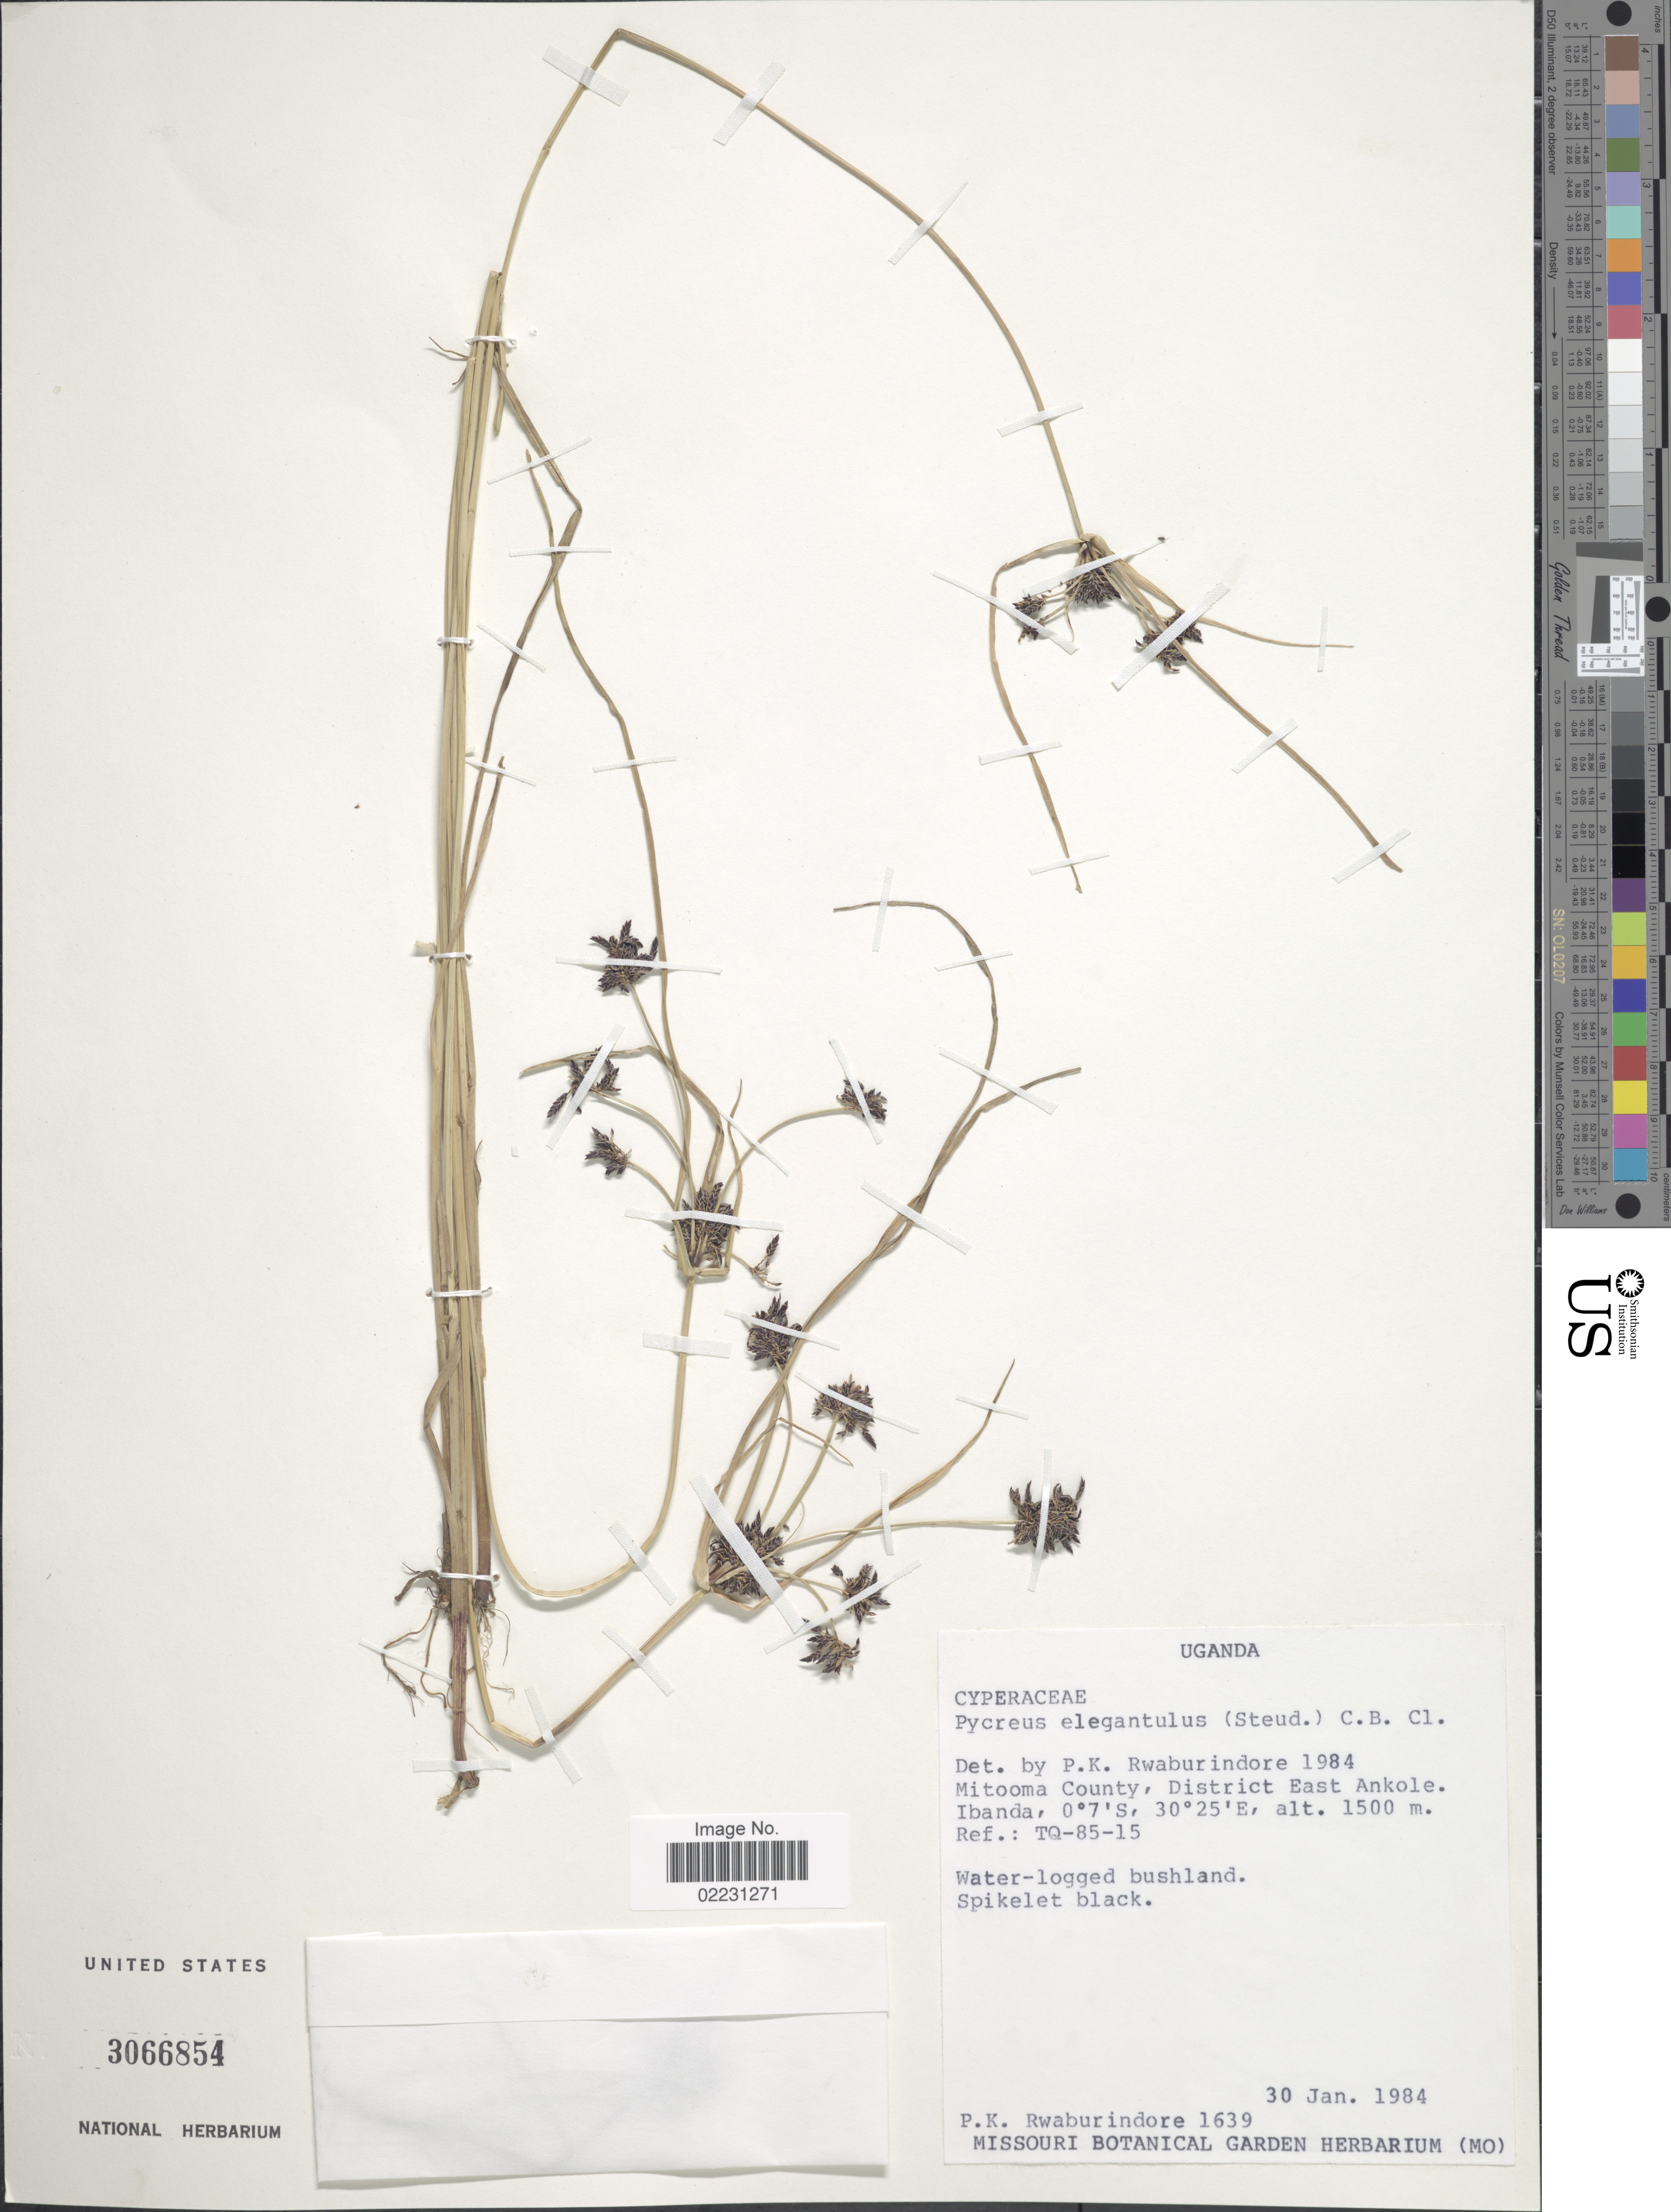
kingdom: Plantae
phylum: Tracheophyta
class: Liliopsida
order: Poales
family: Cyperaceae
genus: Cyperus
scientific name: Cyperus elegantulus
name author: Steud.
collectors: P. Rwaburindore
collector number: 1639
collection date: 1984-01-30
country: Uganda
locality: Mitooma County, District East Ankole. Ibanda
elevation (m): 1500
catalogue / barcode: US 3066854